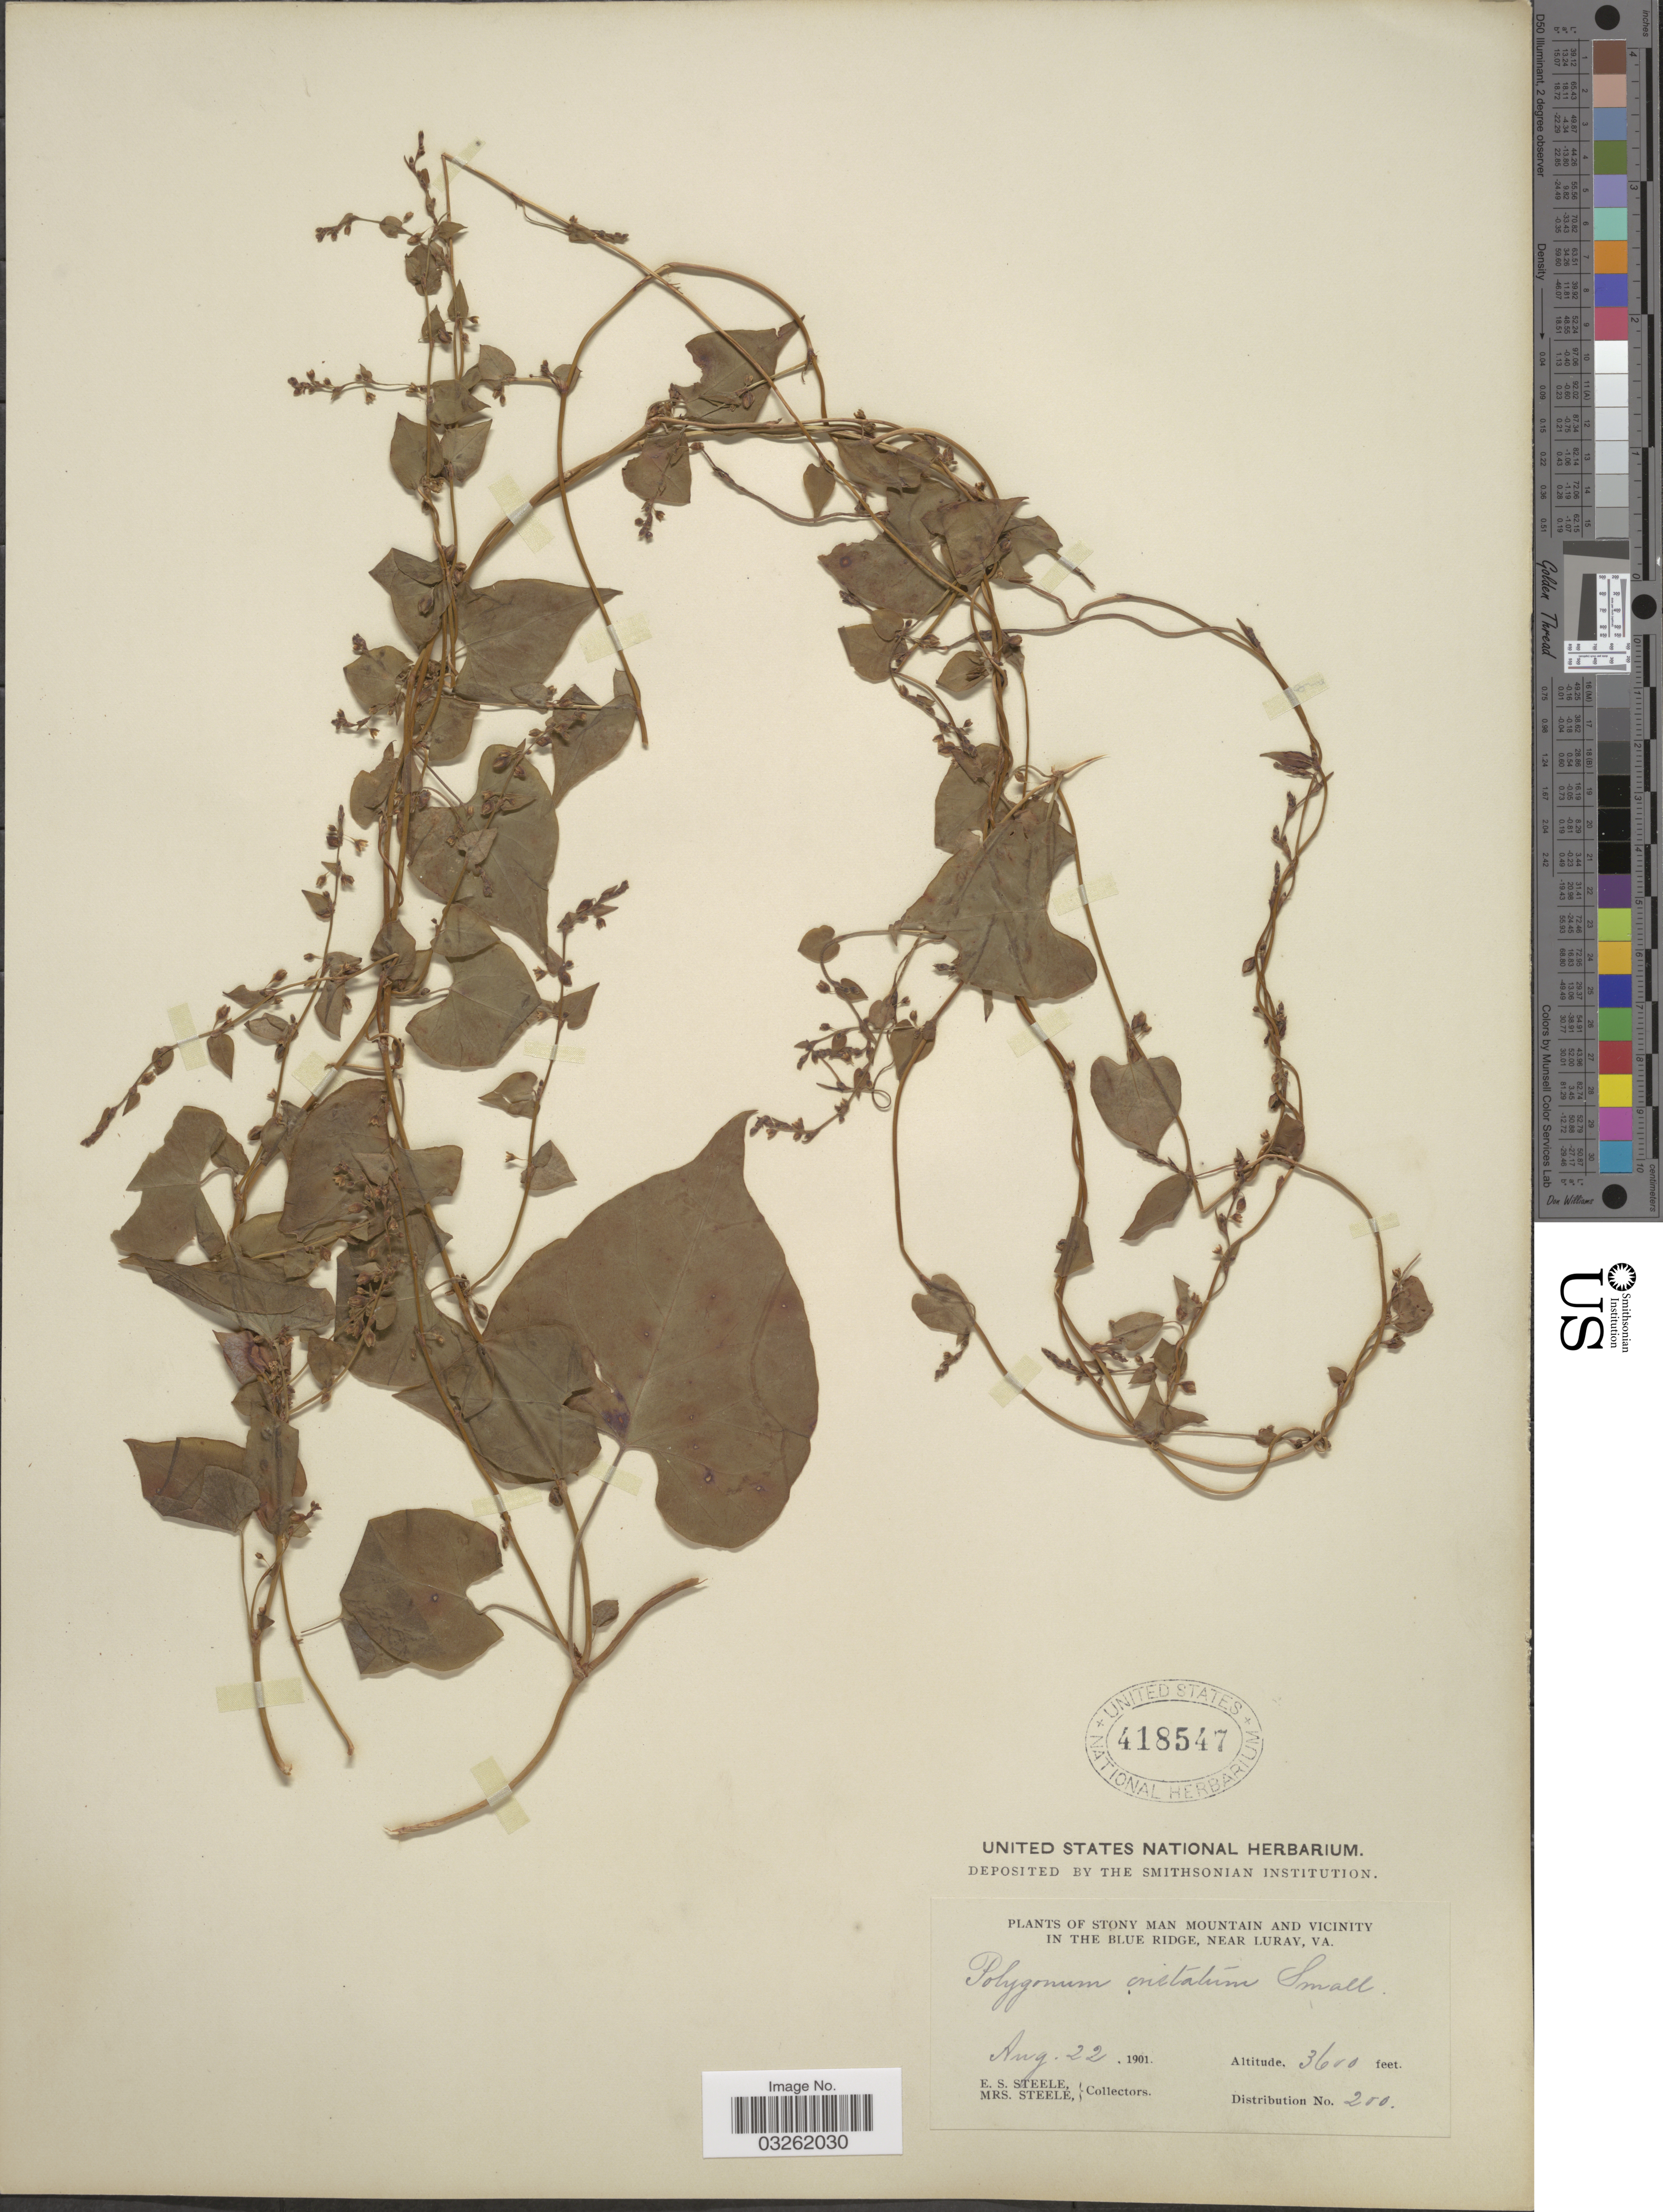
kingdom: Plantae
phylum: Tracheophyta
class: Magnoliopsida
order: Caryophyllales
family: Polygonaceae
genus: Fallopia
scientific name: Fallopia scandens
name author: (L.) Holub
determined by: Strong, Mark T., (BOT), Smithsonian Institution - National Museum of Natural History (UNITED STATES)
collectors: E. Steele & Mrs. E. S. Steele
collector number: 200?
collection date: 1901-08-22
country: United States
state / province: Virginia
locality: Stony Man Mountain and Vicinity. In the Blue Ridge, near Luray, Va.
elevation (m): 1097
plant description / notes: Fallopia cristata (Engelm. & A. Gray) Holub here treated as a heterotypic synonym.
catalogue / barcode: US 418547